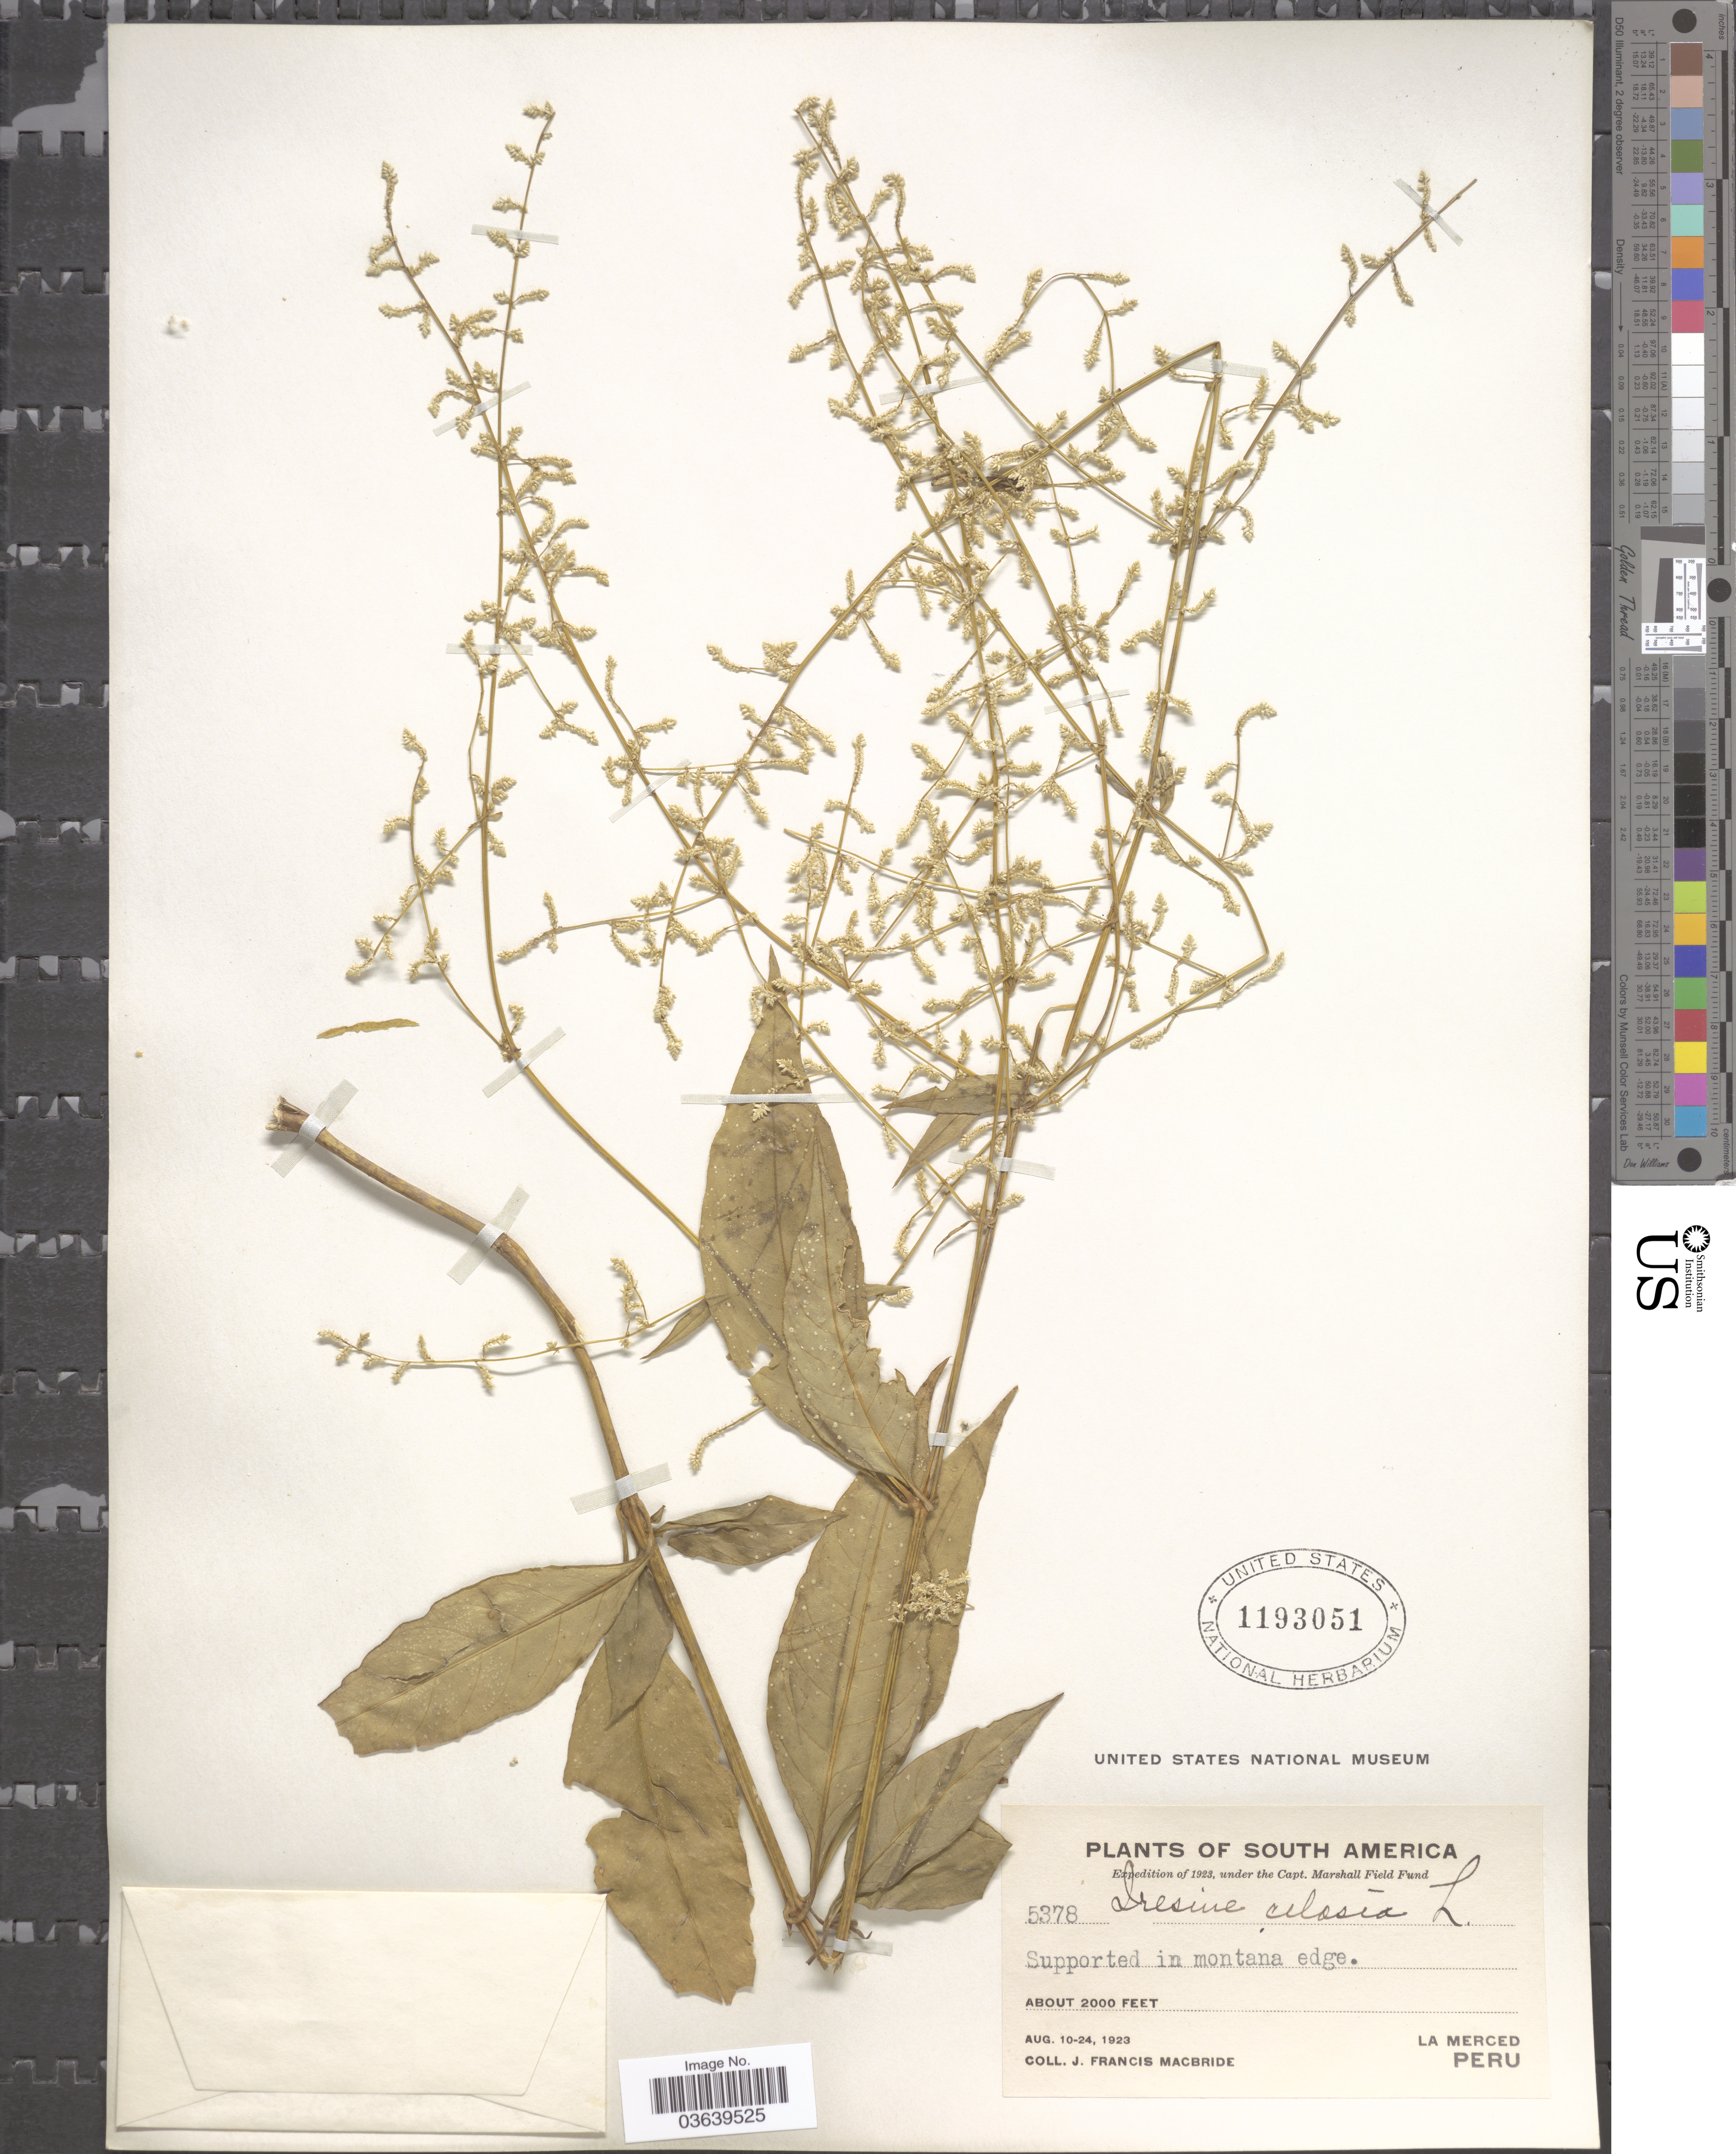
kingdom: Plantae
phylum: Tracheophyta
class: Magnoliopsida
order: Caryophyllales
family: Amaranthaceae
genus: Iresine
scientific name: Iresine celosia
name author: L.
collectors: J. F. Macbride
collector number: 5378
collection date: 1923-08-10/1923-08-24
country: Peru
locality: La Merced.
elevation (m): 610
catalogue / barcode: US 1193051